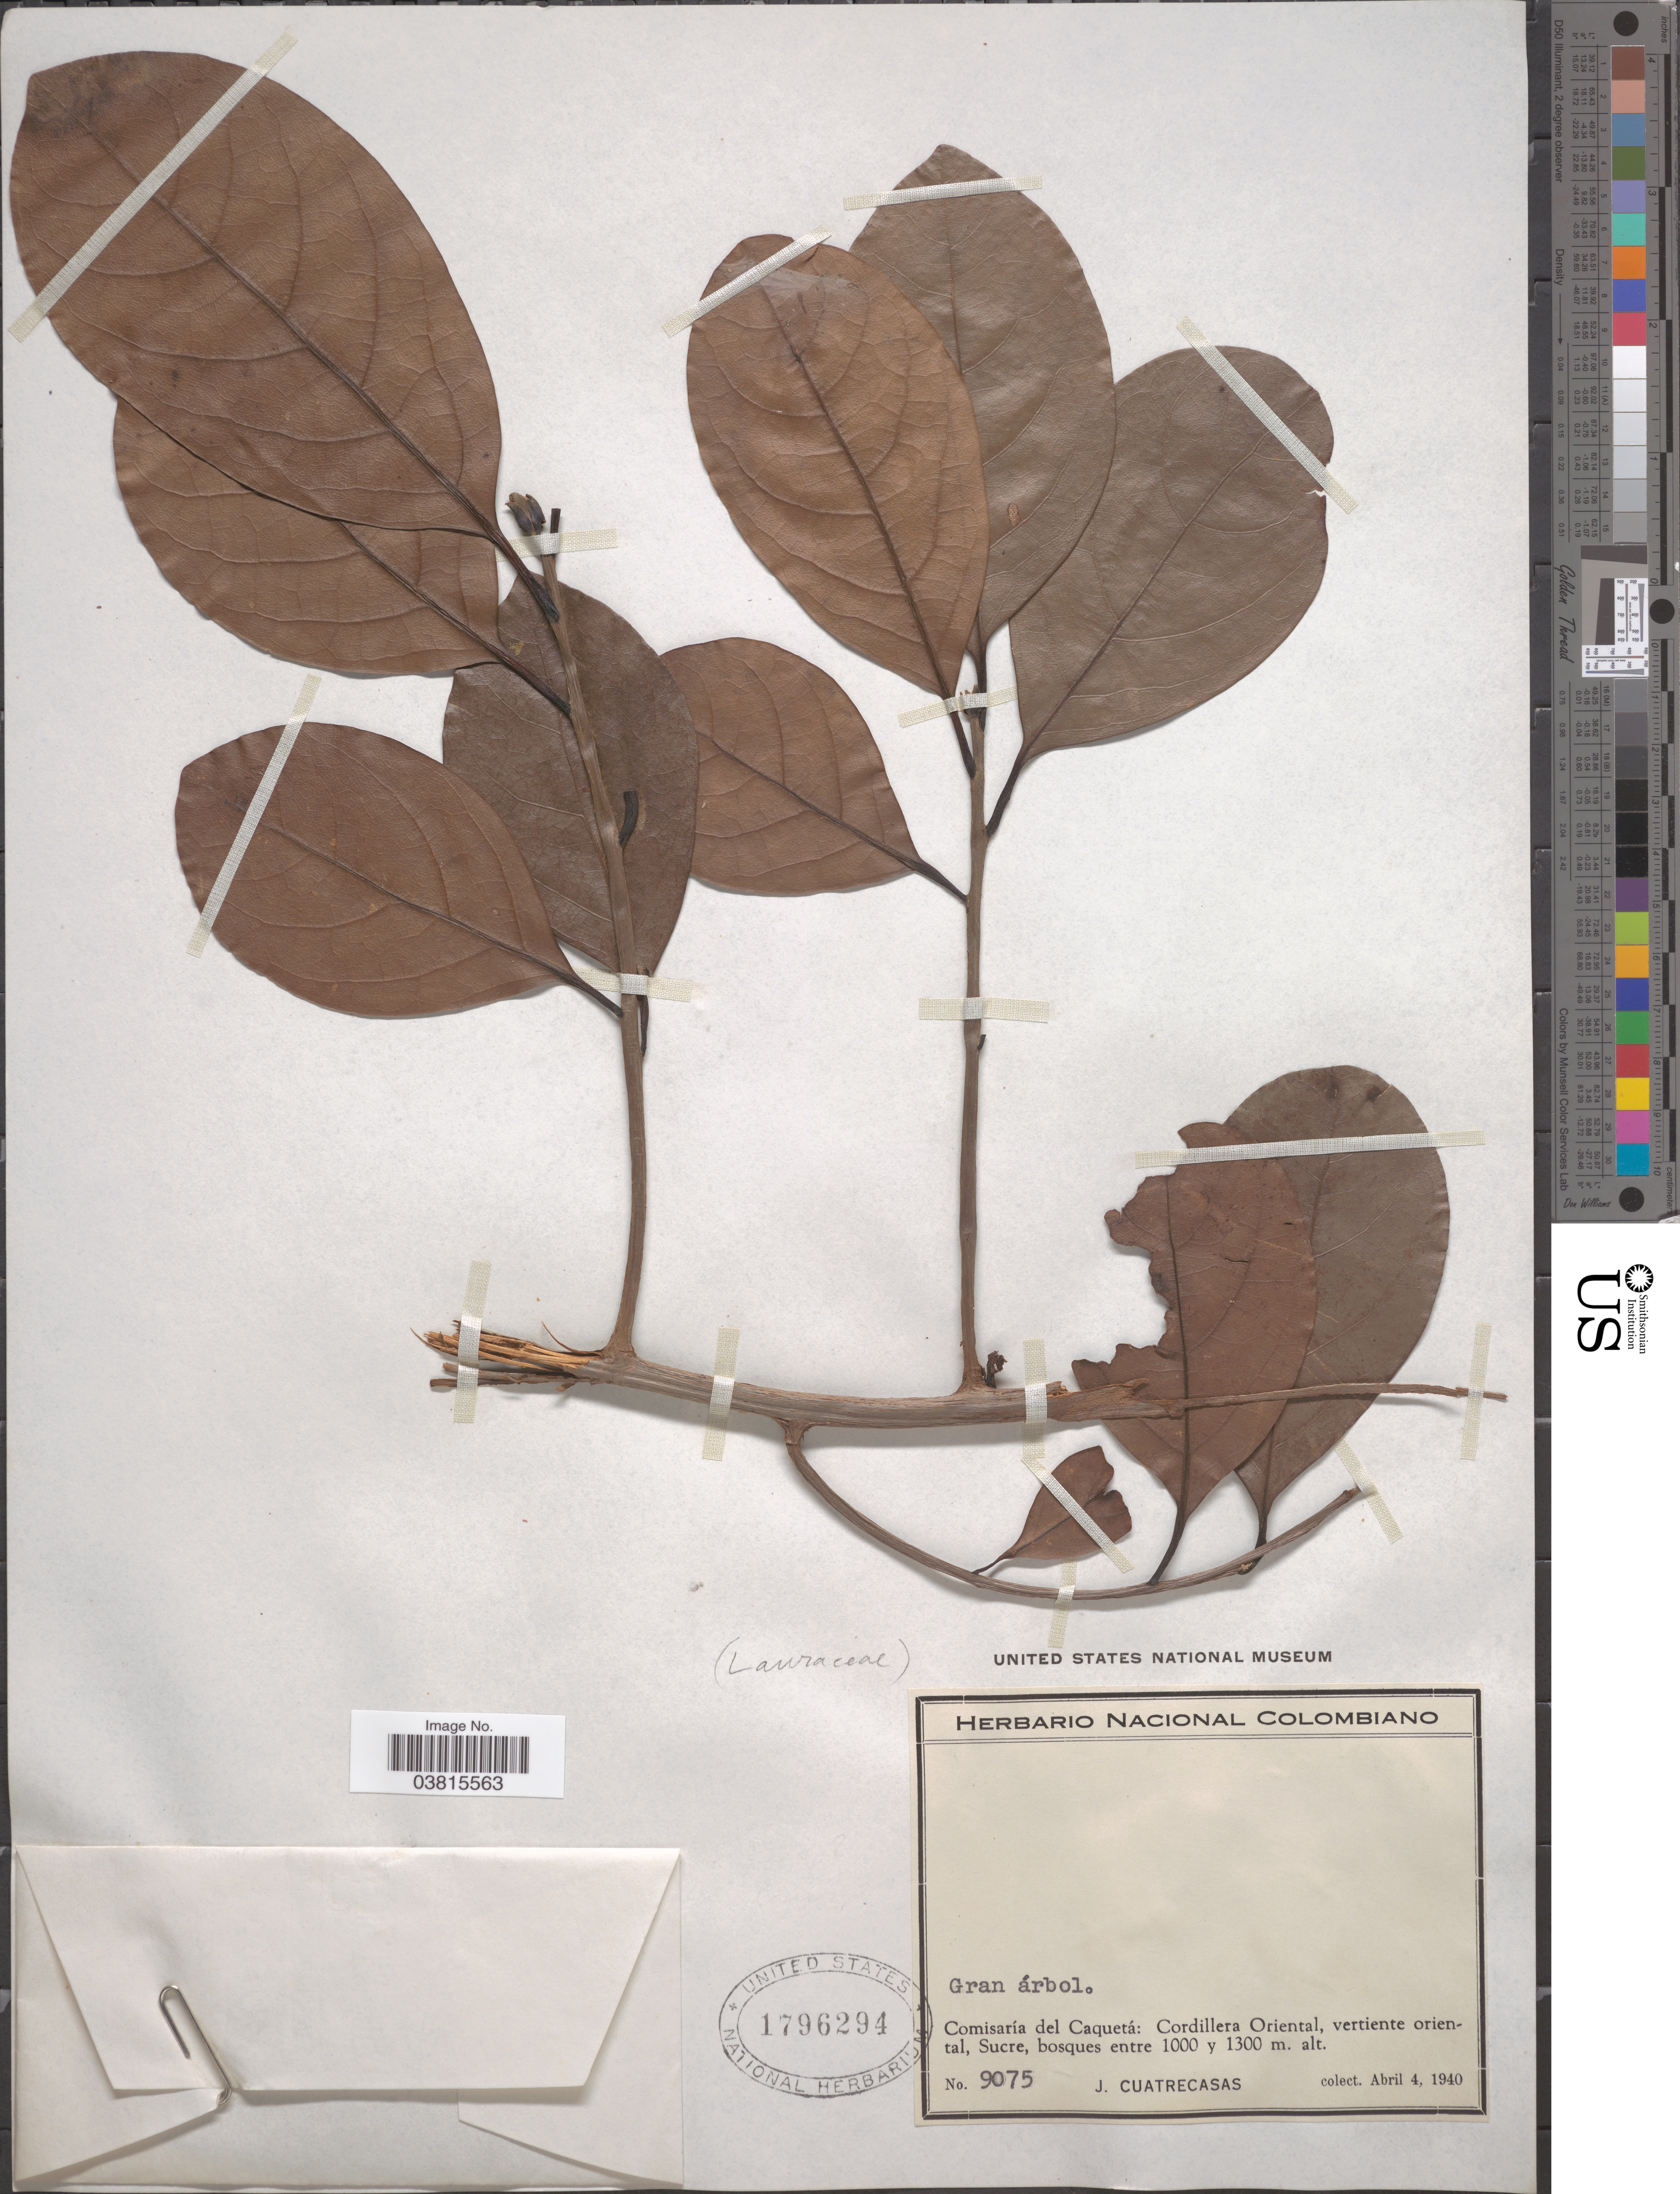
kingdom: Plantae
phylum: Tracheophyta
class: Magnoliopsida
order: Laurales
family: Lauraceae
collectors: J. Cuatrecasas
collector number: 9075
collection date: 1940-04-04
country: Colombia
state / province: Caquetá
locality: Comisaría del Caquetá; Cordillera Oriental, vertiente oriental, Sucre.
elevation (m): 1000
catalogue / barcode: US 1796294